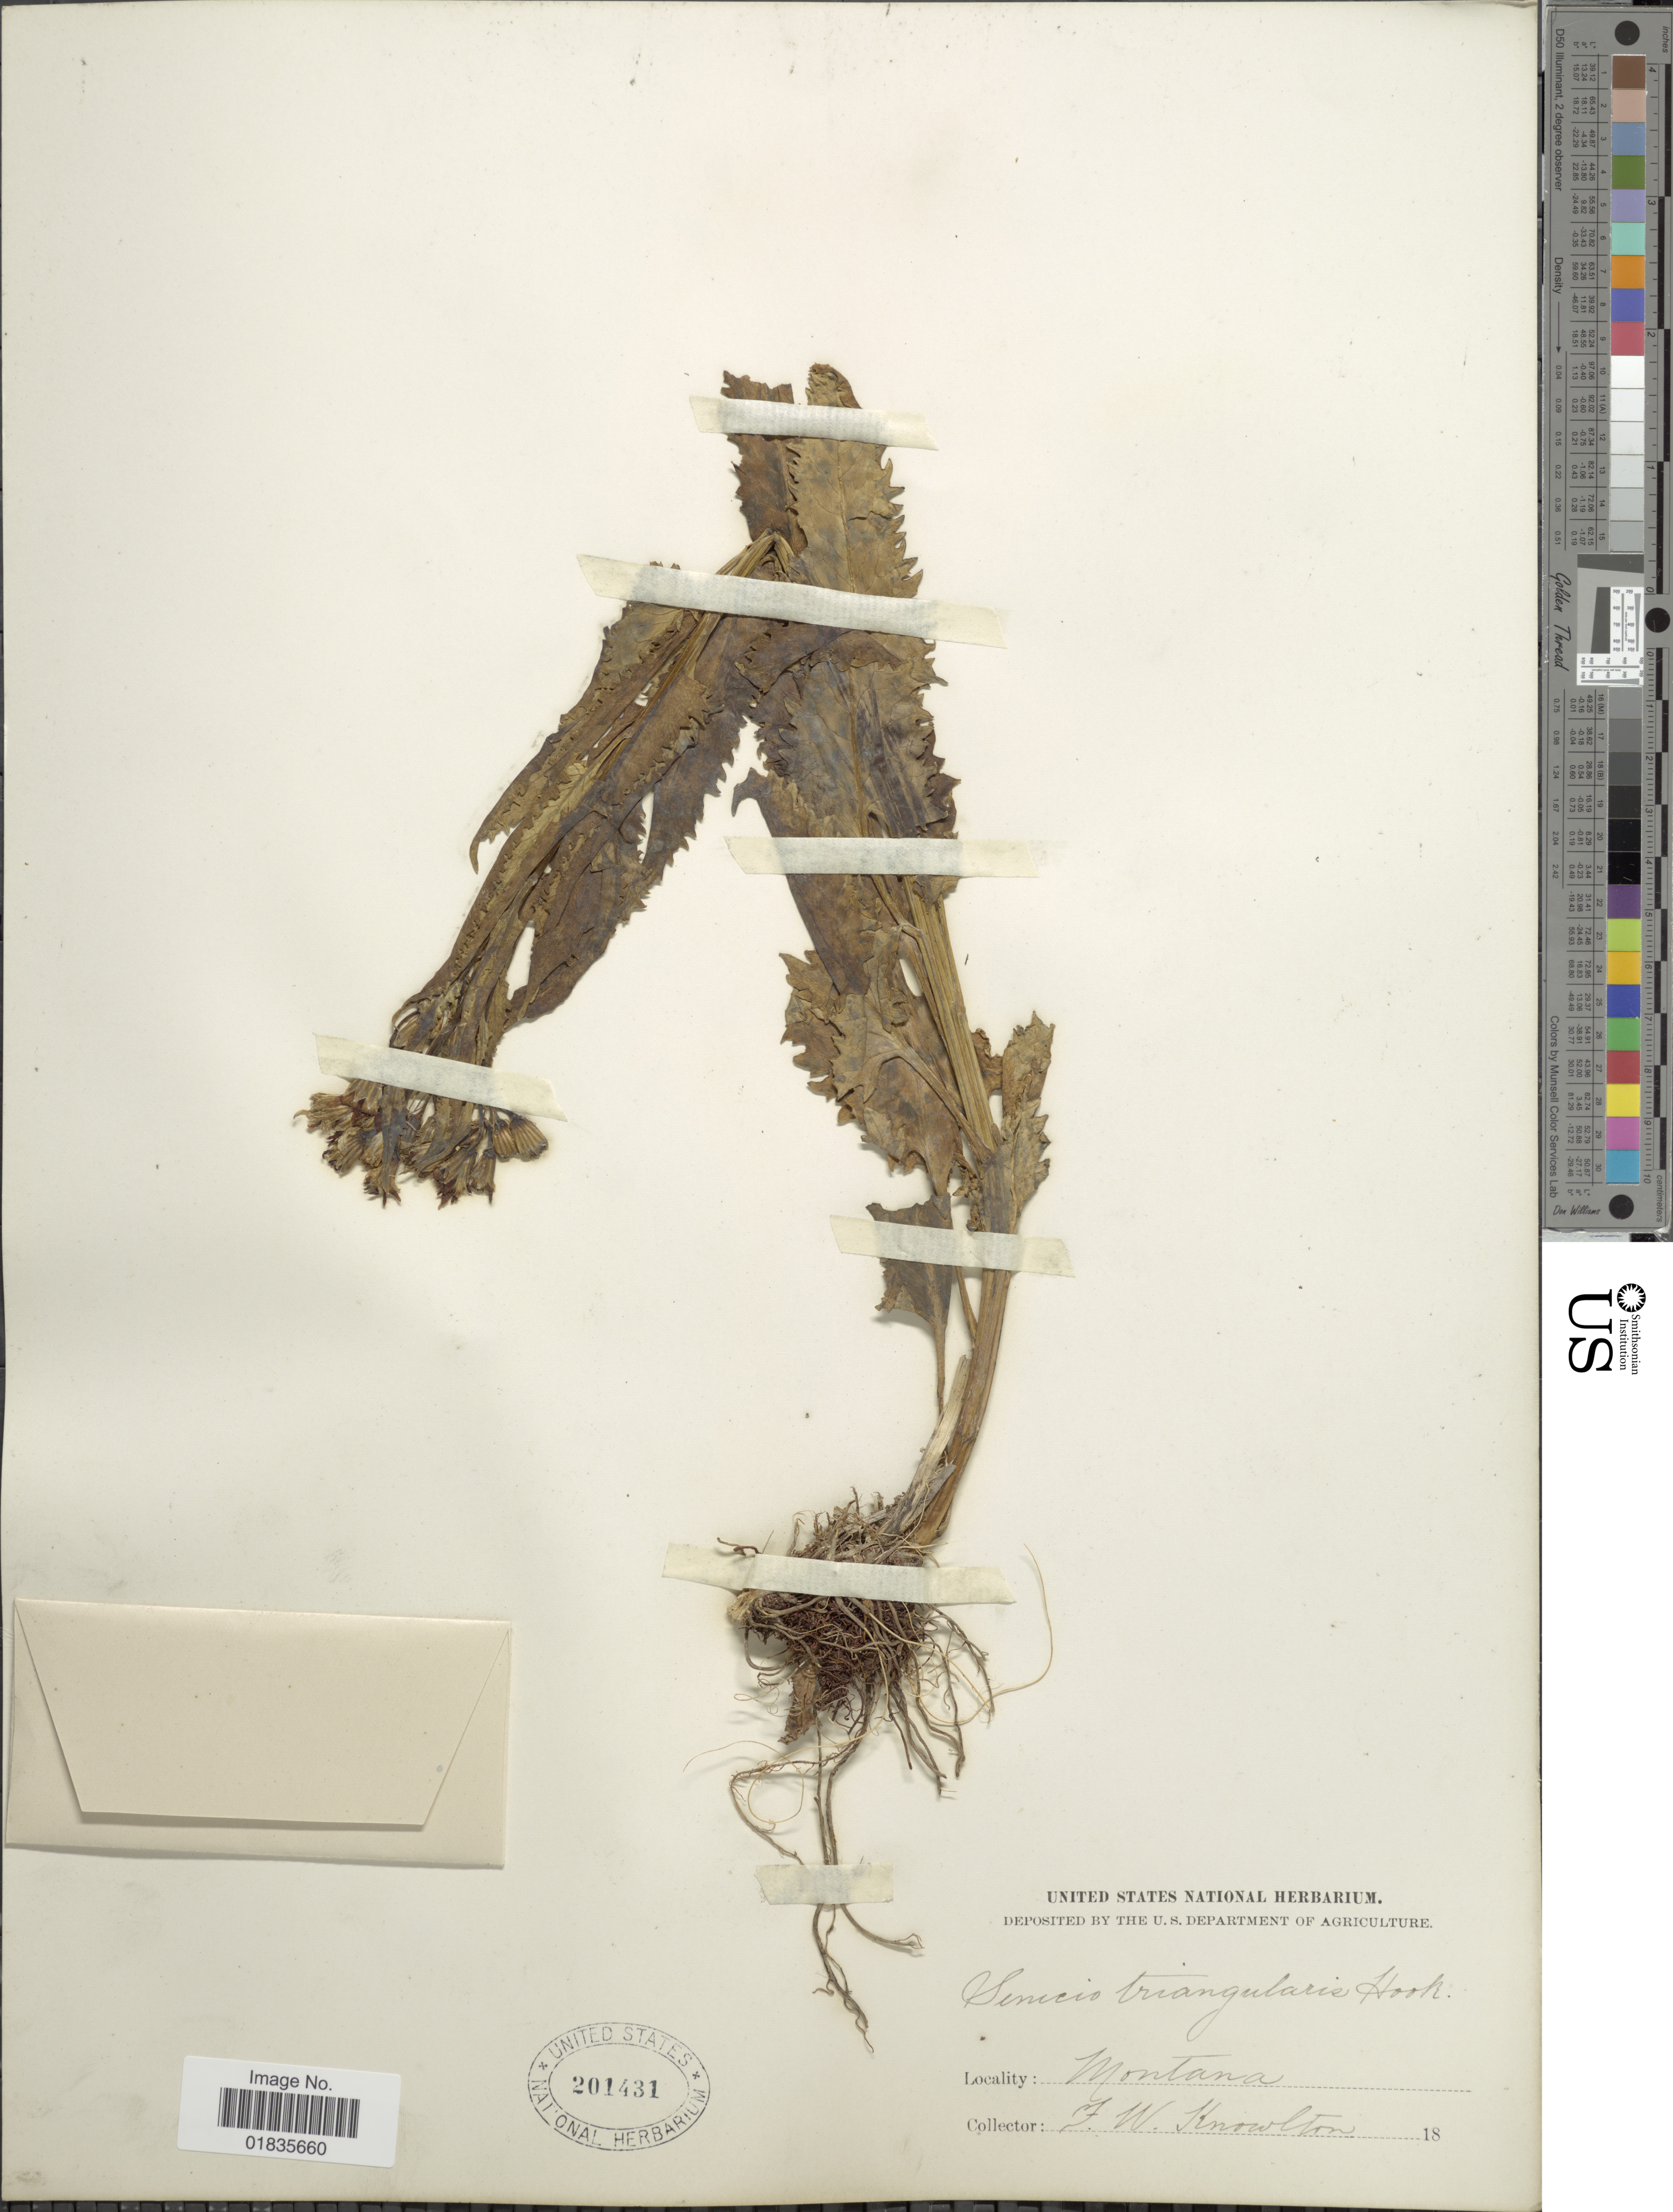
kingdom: Plantae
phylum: Tracheophyta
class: Magnoliopsida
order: Asterales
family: Asteraceae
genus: Senecio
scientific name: Senecio triangularis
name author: Hook.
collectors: F. H. Knowlton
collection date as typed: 18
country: United States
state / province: Montana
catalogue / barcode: US 201431